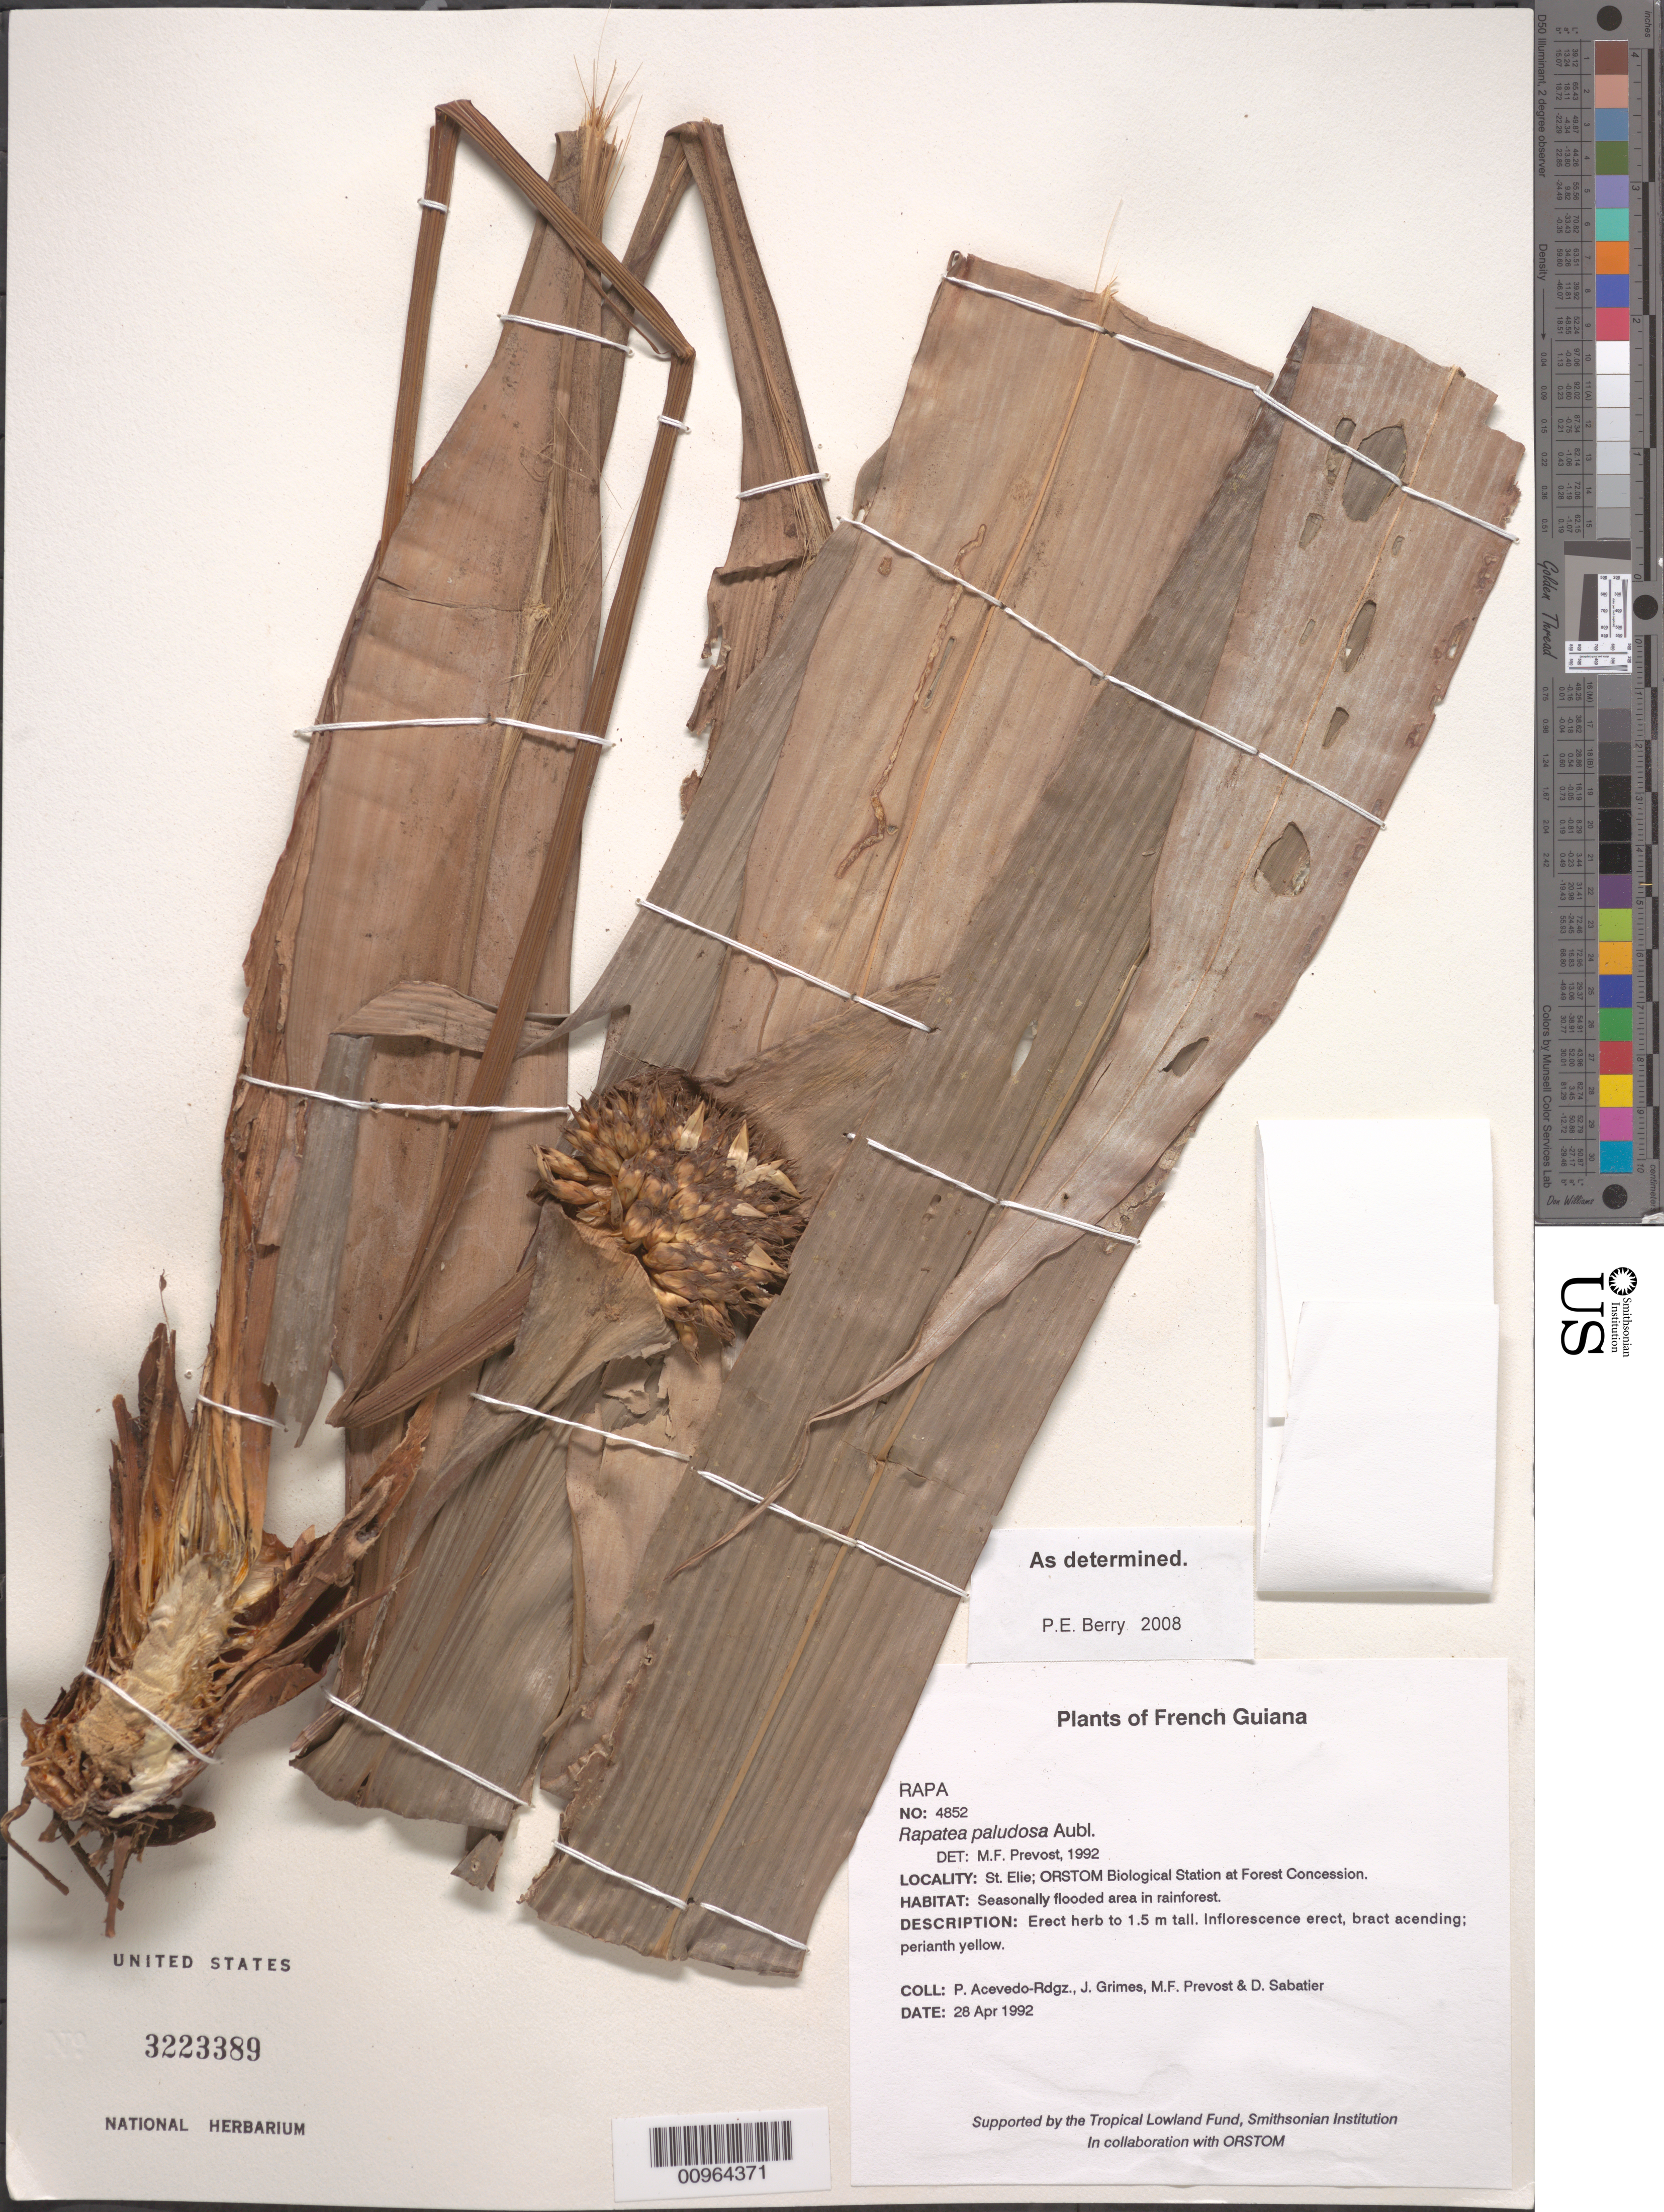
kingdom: Plantae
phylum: Tracheophyta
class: Liliopsida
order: Poales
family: Rapateaceae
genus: Rapatea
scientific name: Rapatea paludosa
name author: Aubl.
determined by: Prévost, M.-F.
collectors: P. Acevedo-Rodr., J. Grimes, M.-F. Prévost & D. Sabatier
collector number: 4852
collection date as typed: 28 Apr 1992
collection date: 1992-04-28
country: French Guiana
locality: St. Elie; ORSTOM Biological Station at Forest Concession.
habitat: Seasonally flooded area in rainforest.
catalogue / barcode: US 3223389